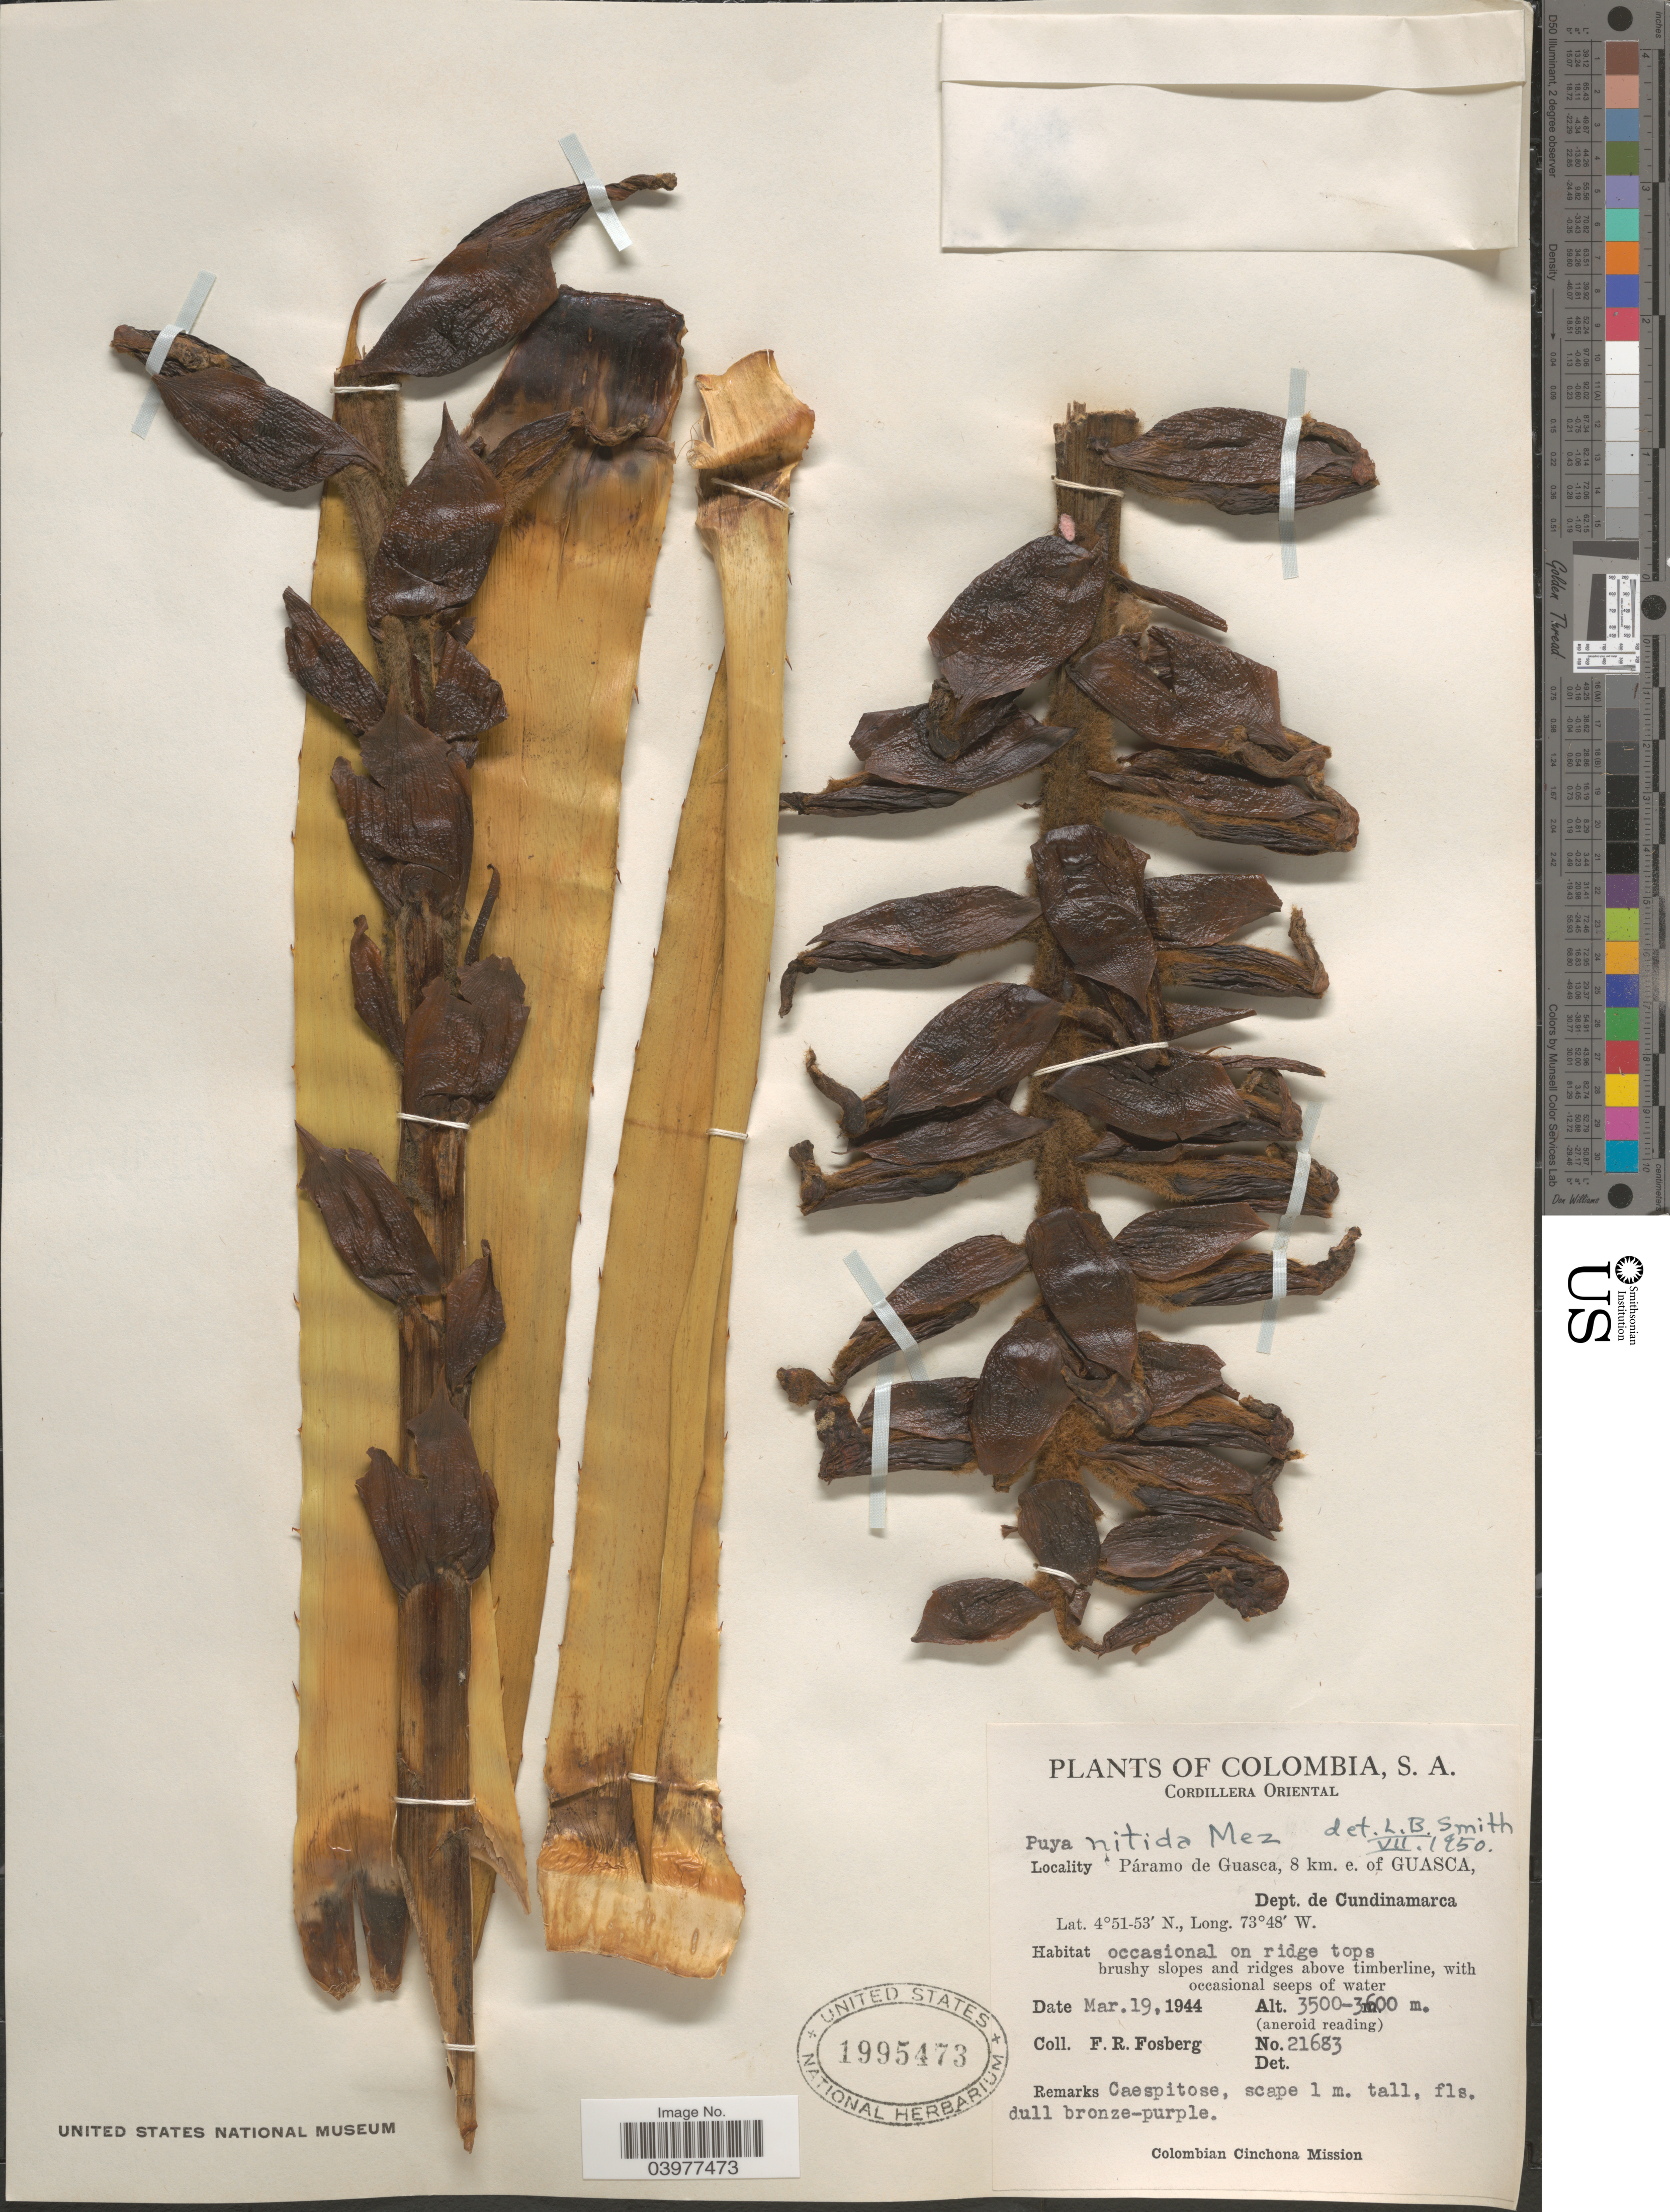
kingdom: Plantae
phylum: Tracheophyta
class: Liliopsida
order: Poales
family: Bromeliaceae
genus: Puya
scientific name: Puya nitida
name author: Mez in C. DC.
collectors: F. R. Fosberg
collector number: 21683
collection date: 1944-03-19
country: Colombia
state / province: Cundinamarca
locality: Cordillera Oriental. Páramo de Guasca, 8 km. e. of Guasca, Dept. de Cundinamarca.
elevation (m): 3500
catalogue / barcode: US 1995473